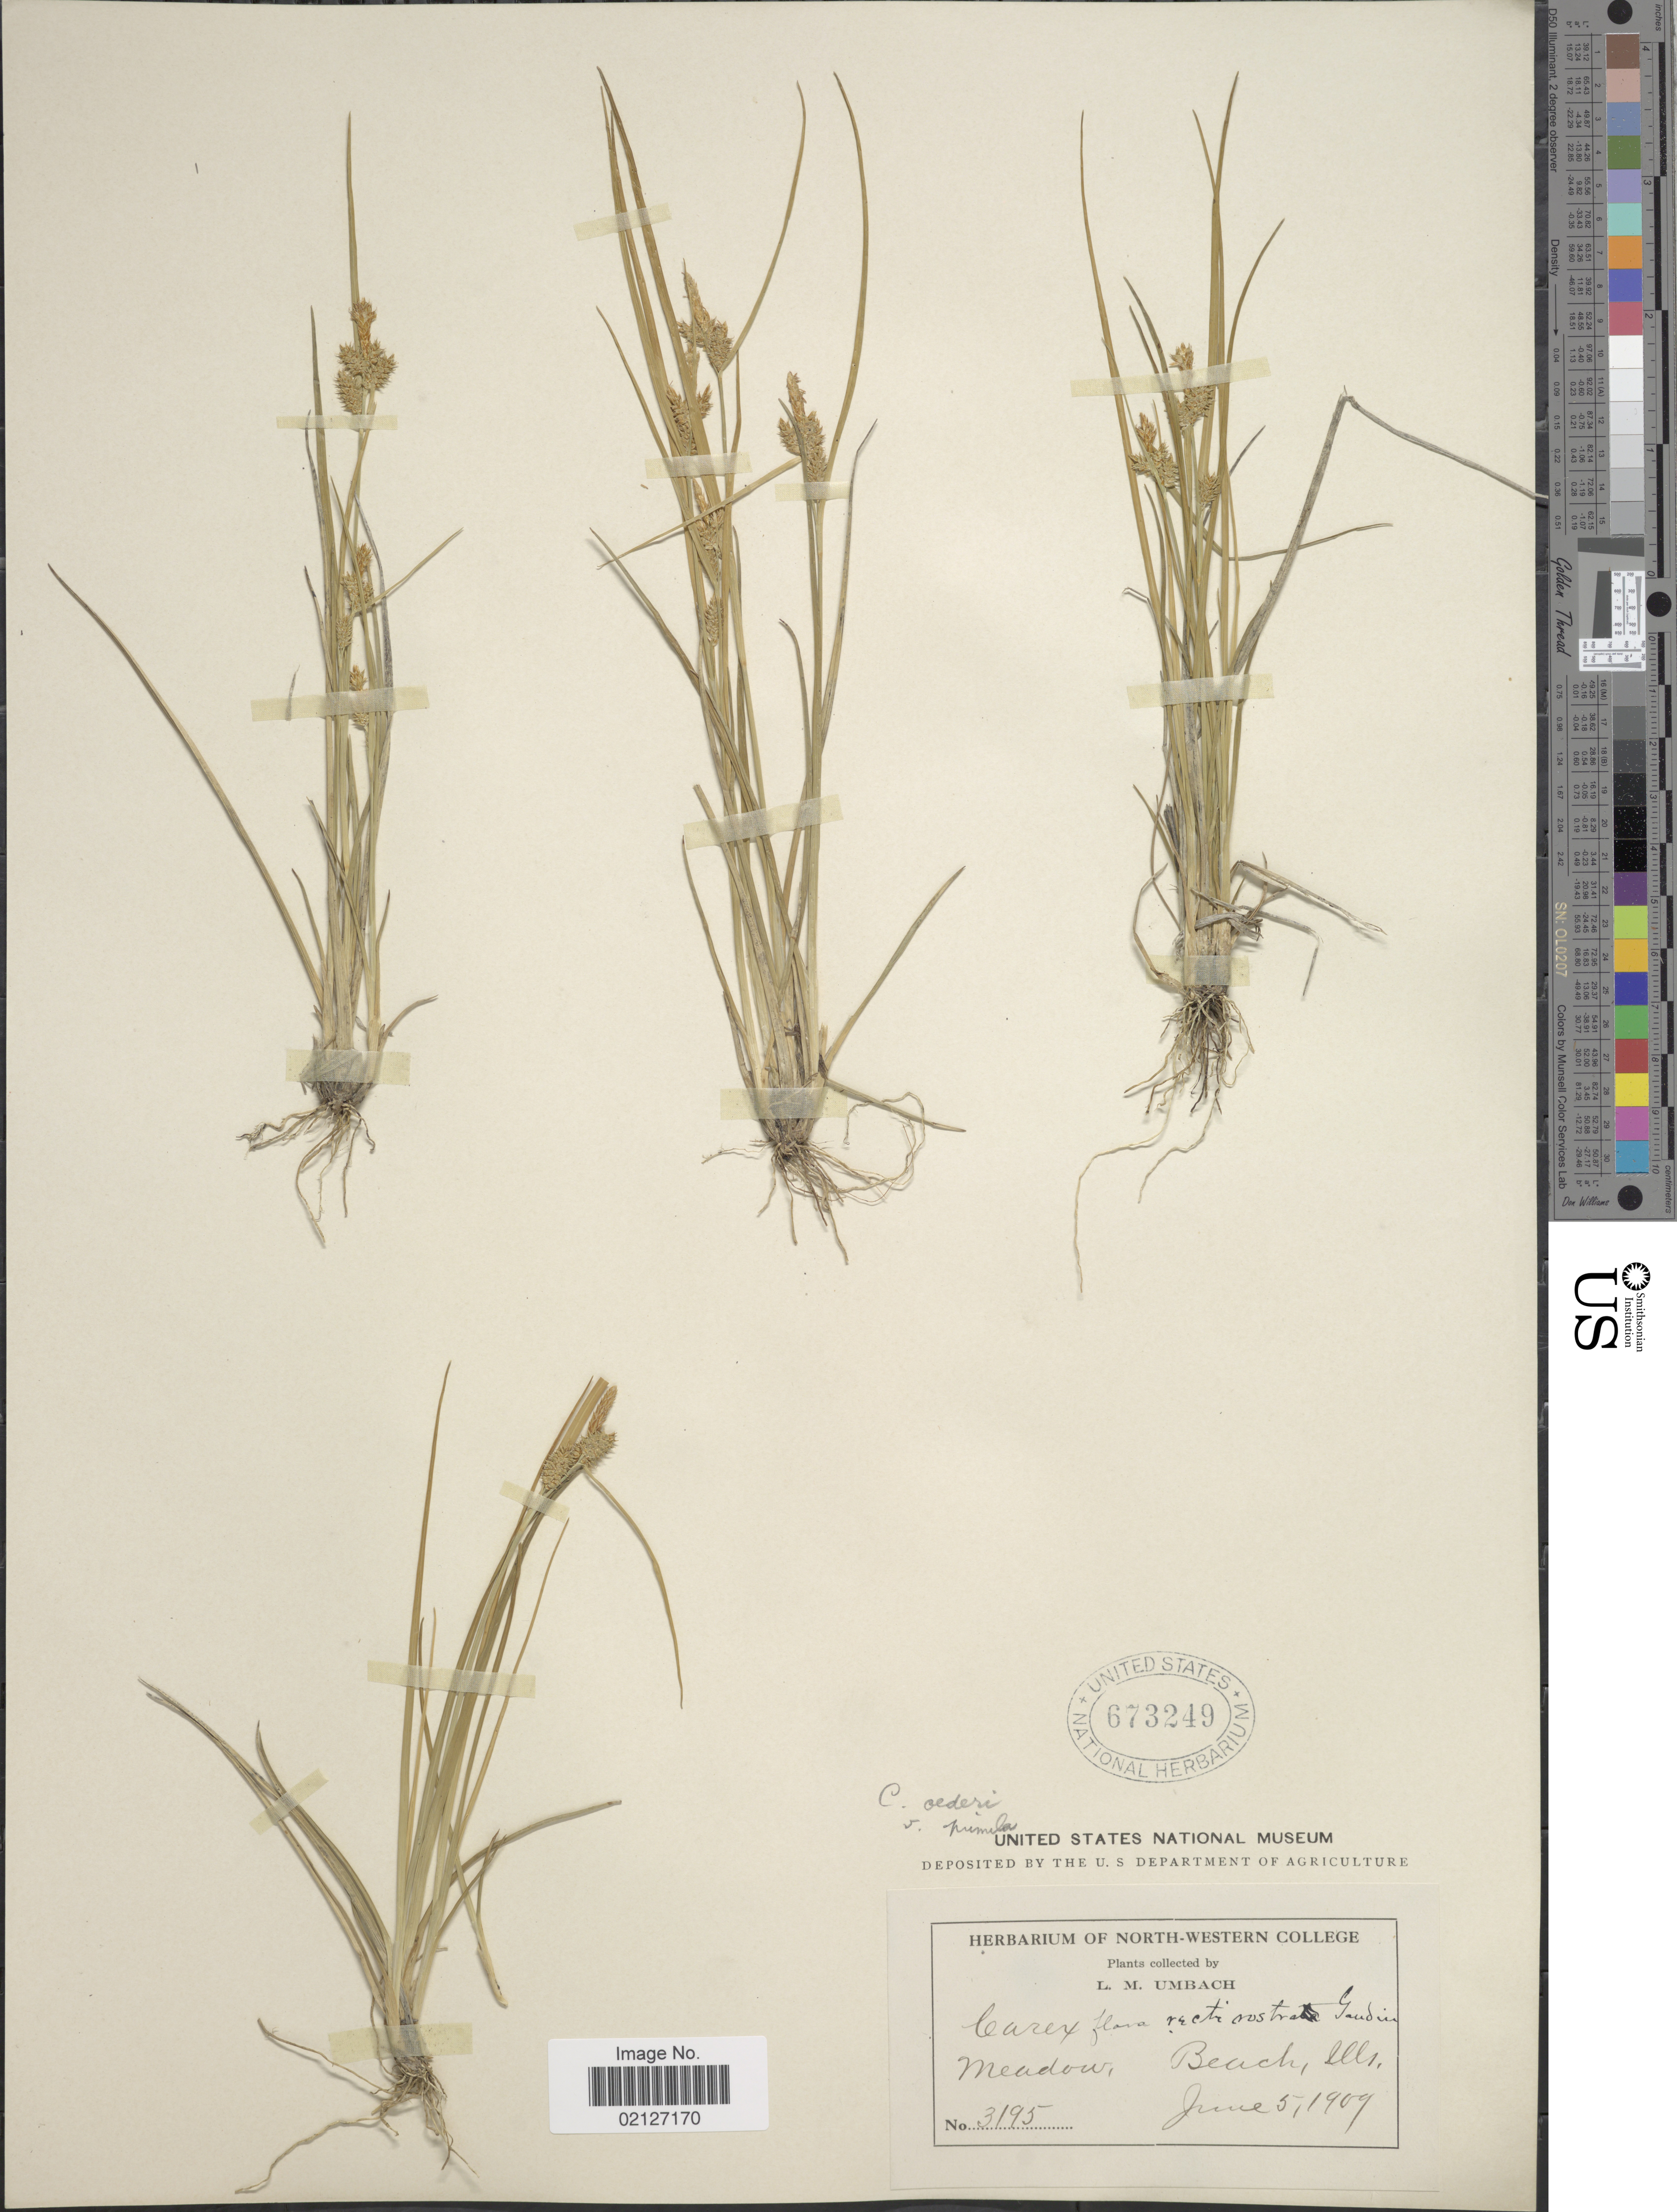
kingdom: Plantae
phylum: Tracheophyta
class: Liliopsida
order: Poales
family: Cyperaceae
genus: Carex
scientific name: Carex oederi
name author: Retz.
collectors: L. M. Umbach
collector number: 3195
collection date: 1909-06-05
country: United States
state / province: Illinois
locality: Meadow, Beach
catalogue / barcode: US 673249